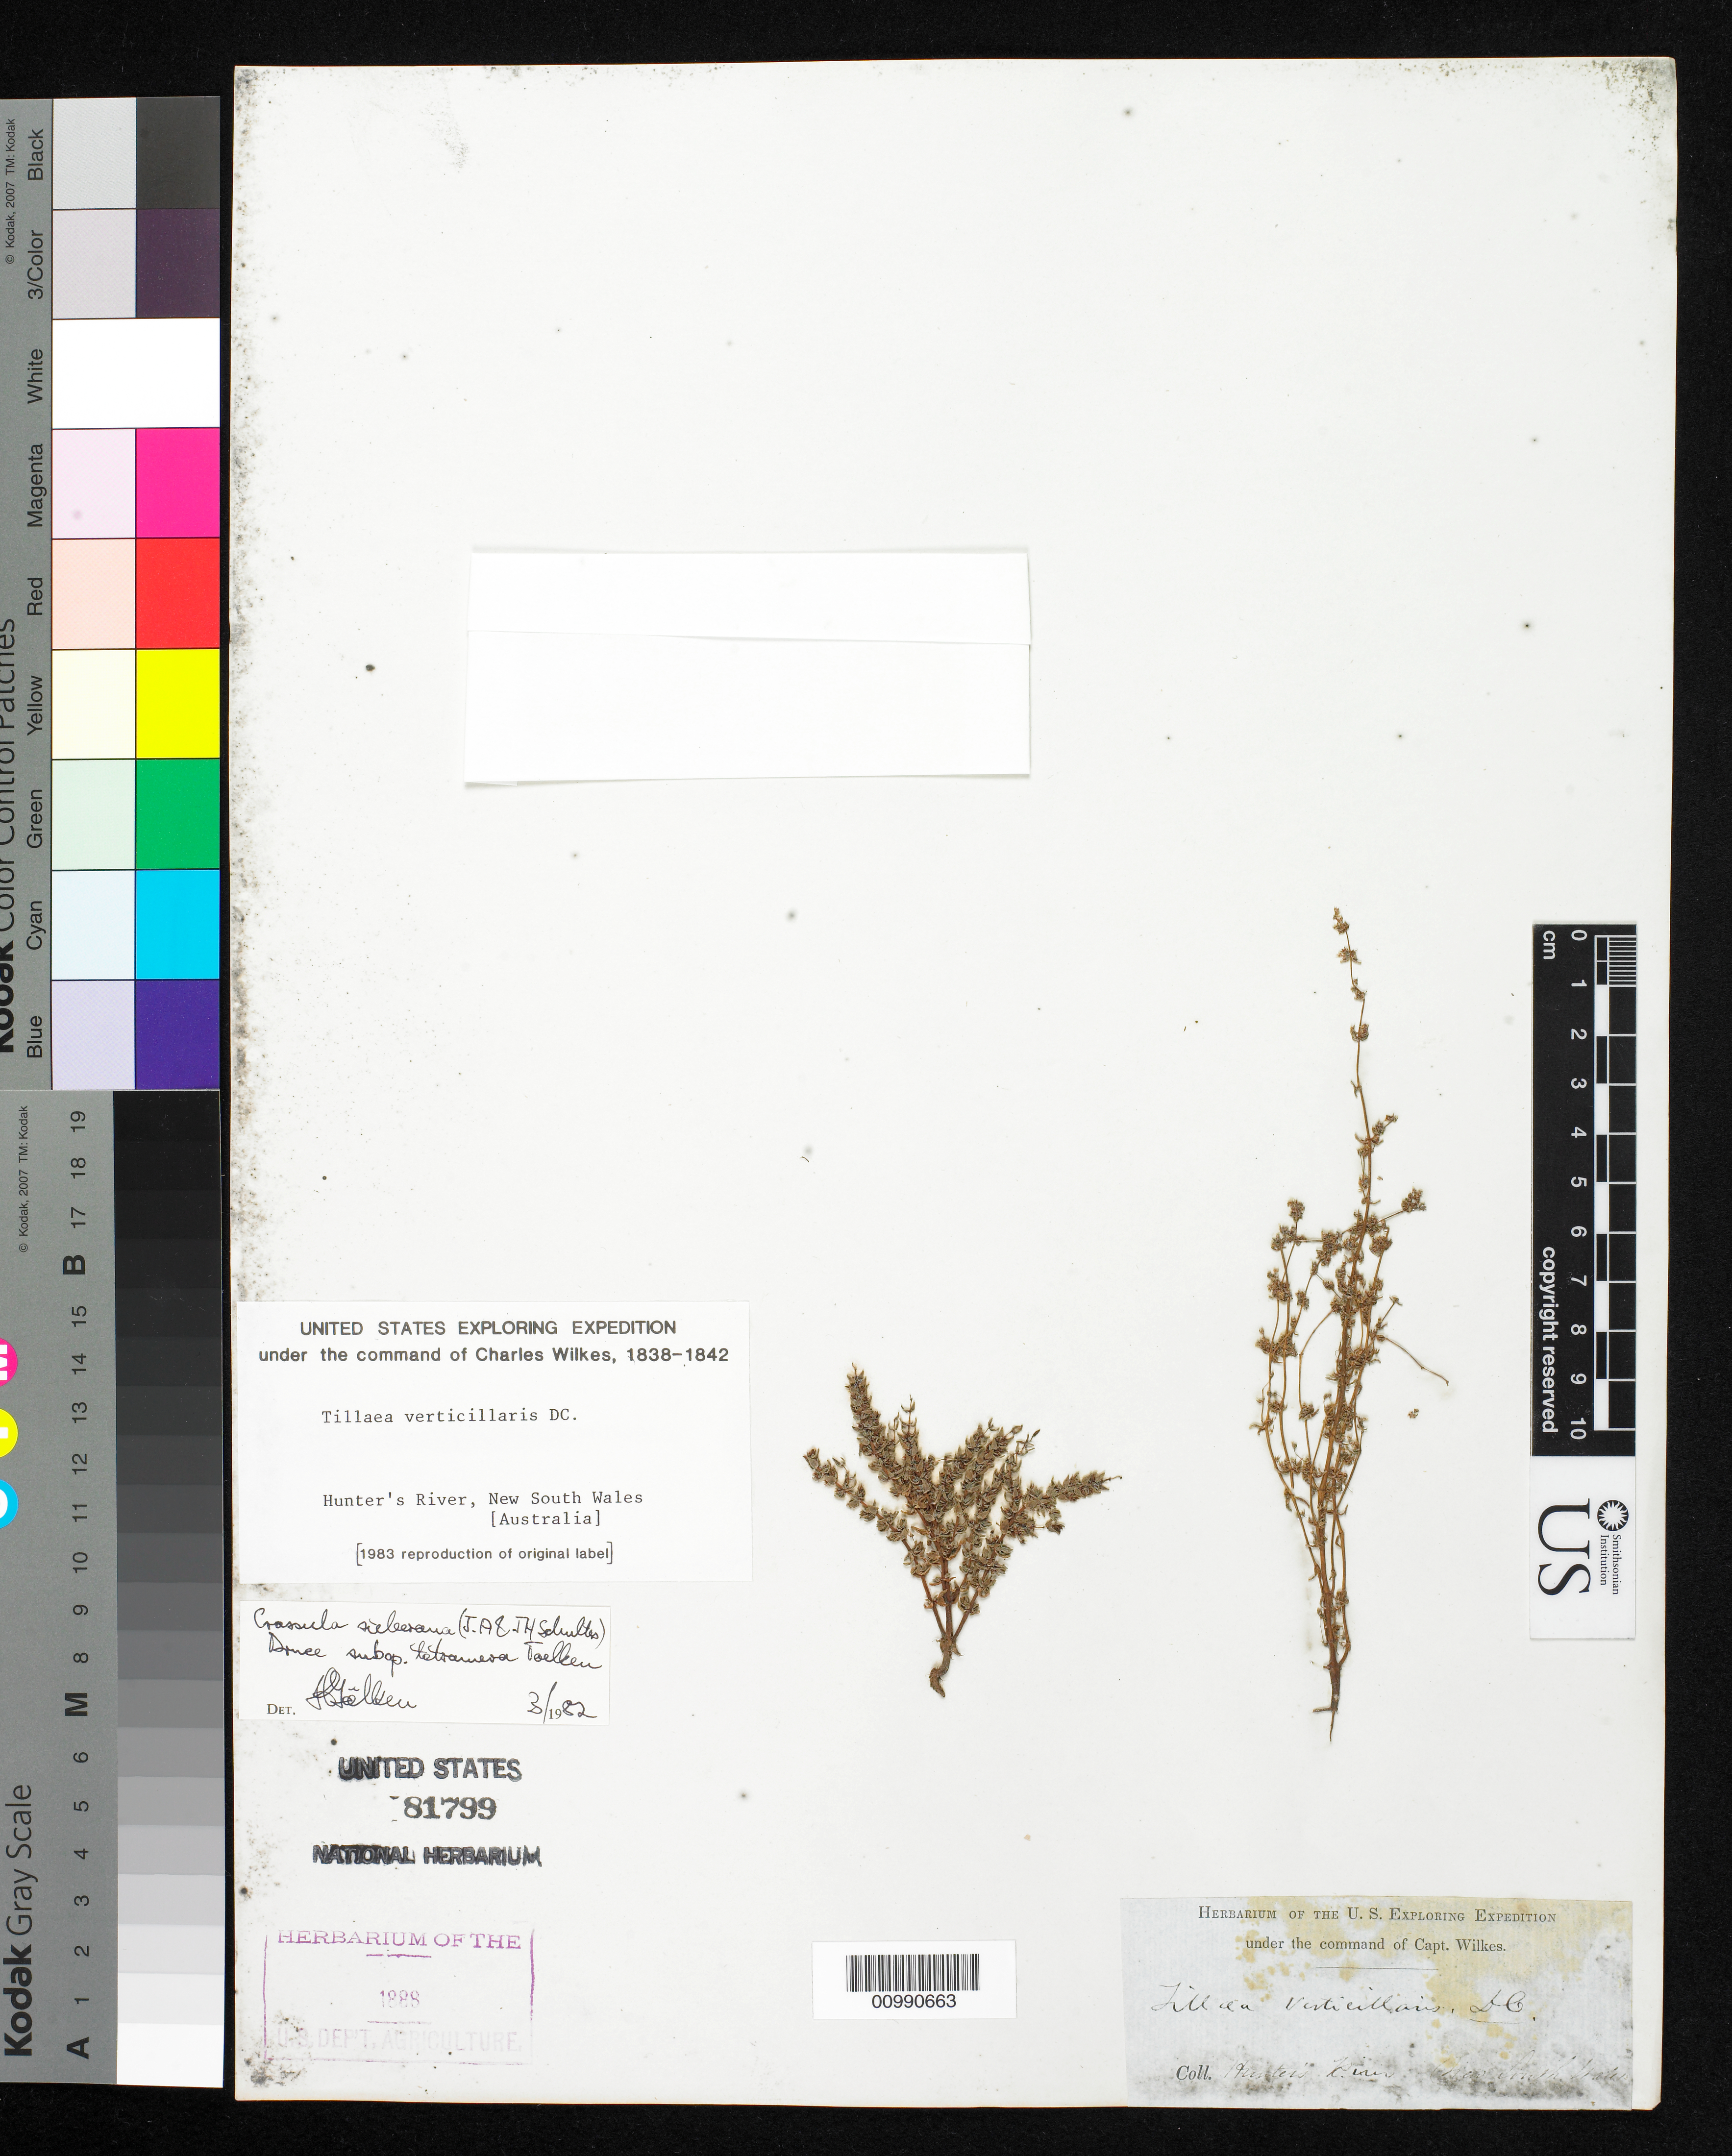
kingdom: Plantae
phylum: Tracheophyta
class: Magnoliopsida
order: Saxifragales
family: Crassulaceae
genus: Crassula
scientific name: Crassula sp.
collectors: Wilkes Explor. Exped.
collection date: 1838/1842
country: Australia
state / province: New South Wales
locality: Hunter's River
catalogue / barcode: US 81799